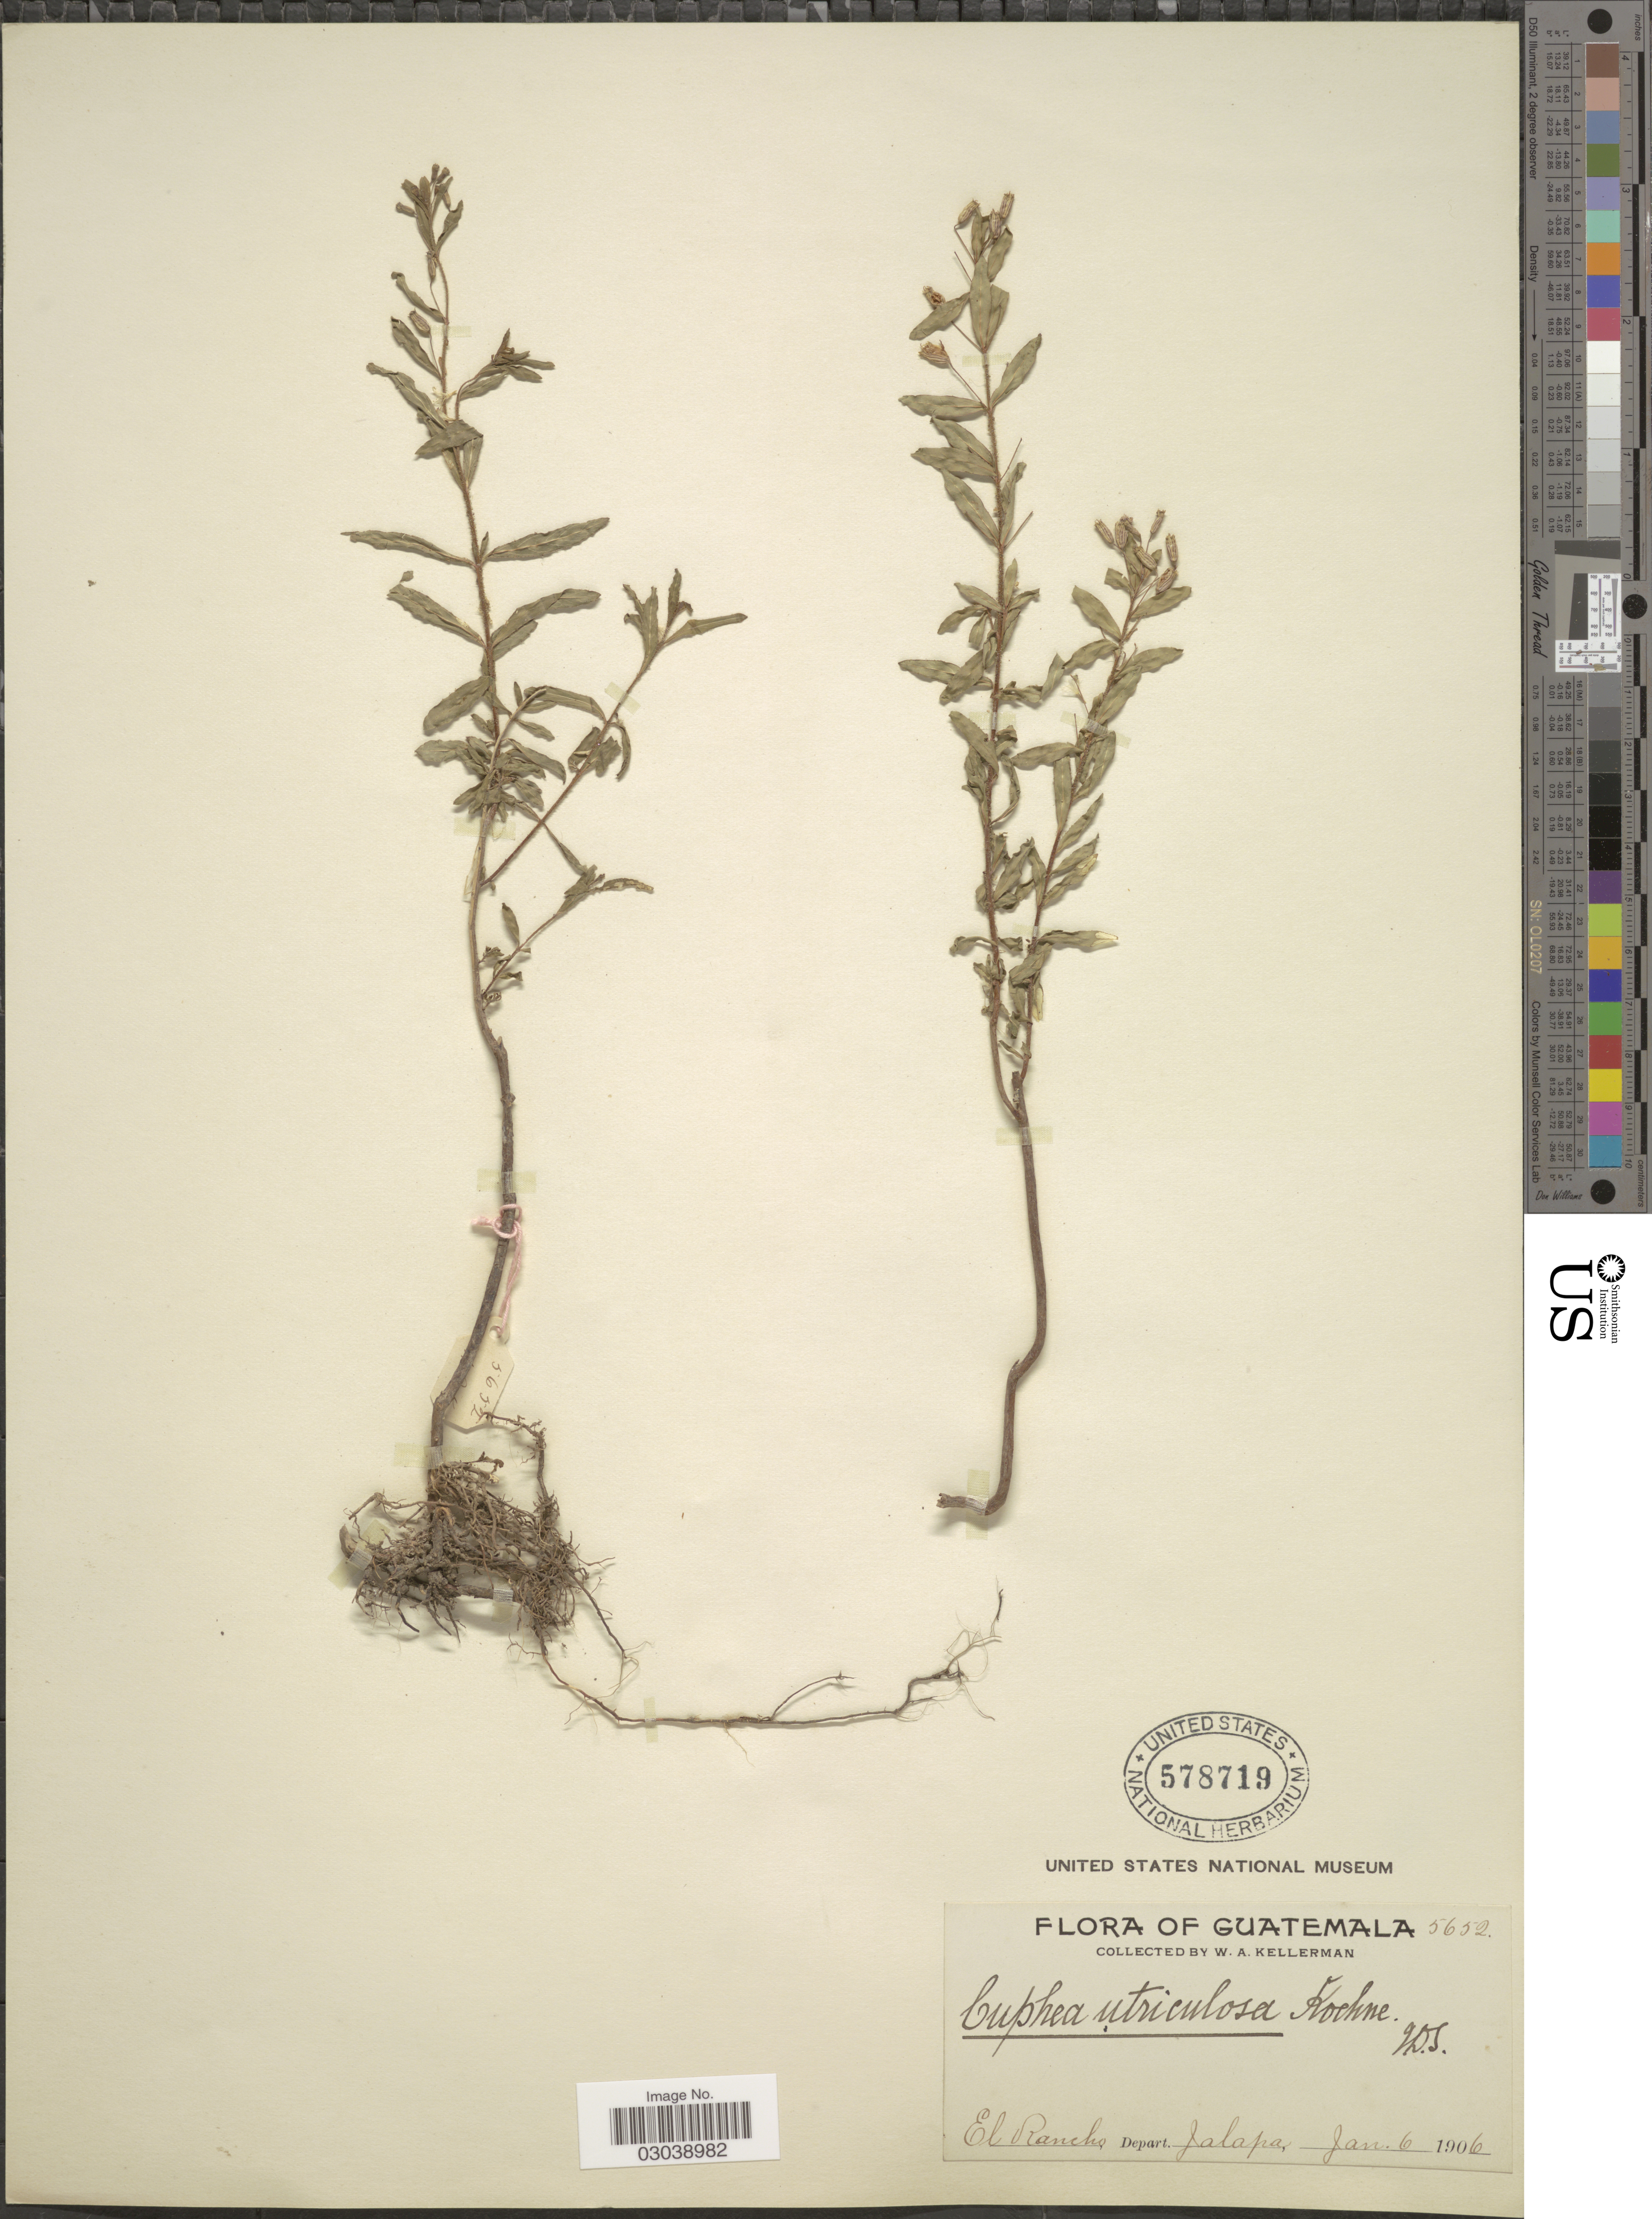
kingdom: Plantae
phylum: Tracheophyta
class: Magnoliopsida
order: Myrtales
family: Lythraceae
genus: Cuphea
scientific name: Cuphea utriculosa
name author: Koehne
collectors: W. Kellerman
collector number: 5652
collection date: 1906-01-06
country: Guatemala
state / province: Jalapa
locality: El Rancha, Depart. Jalapa.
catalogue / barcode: US 578719